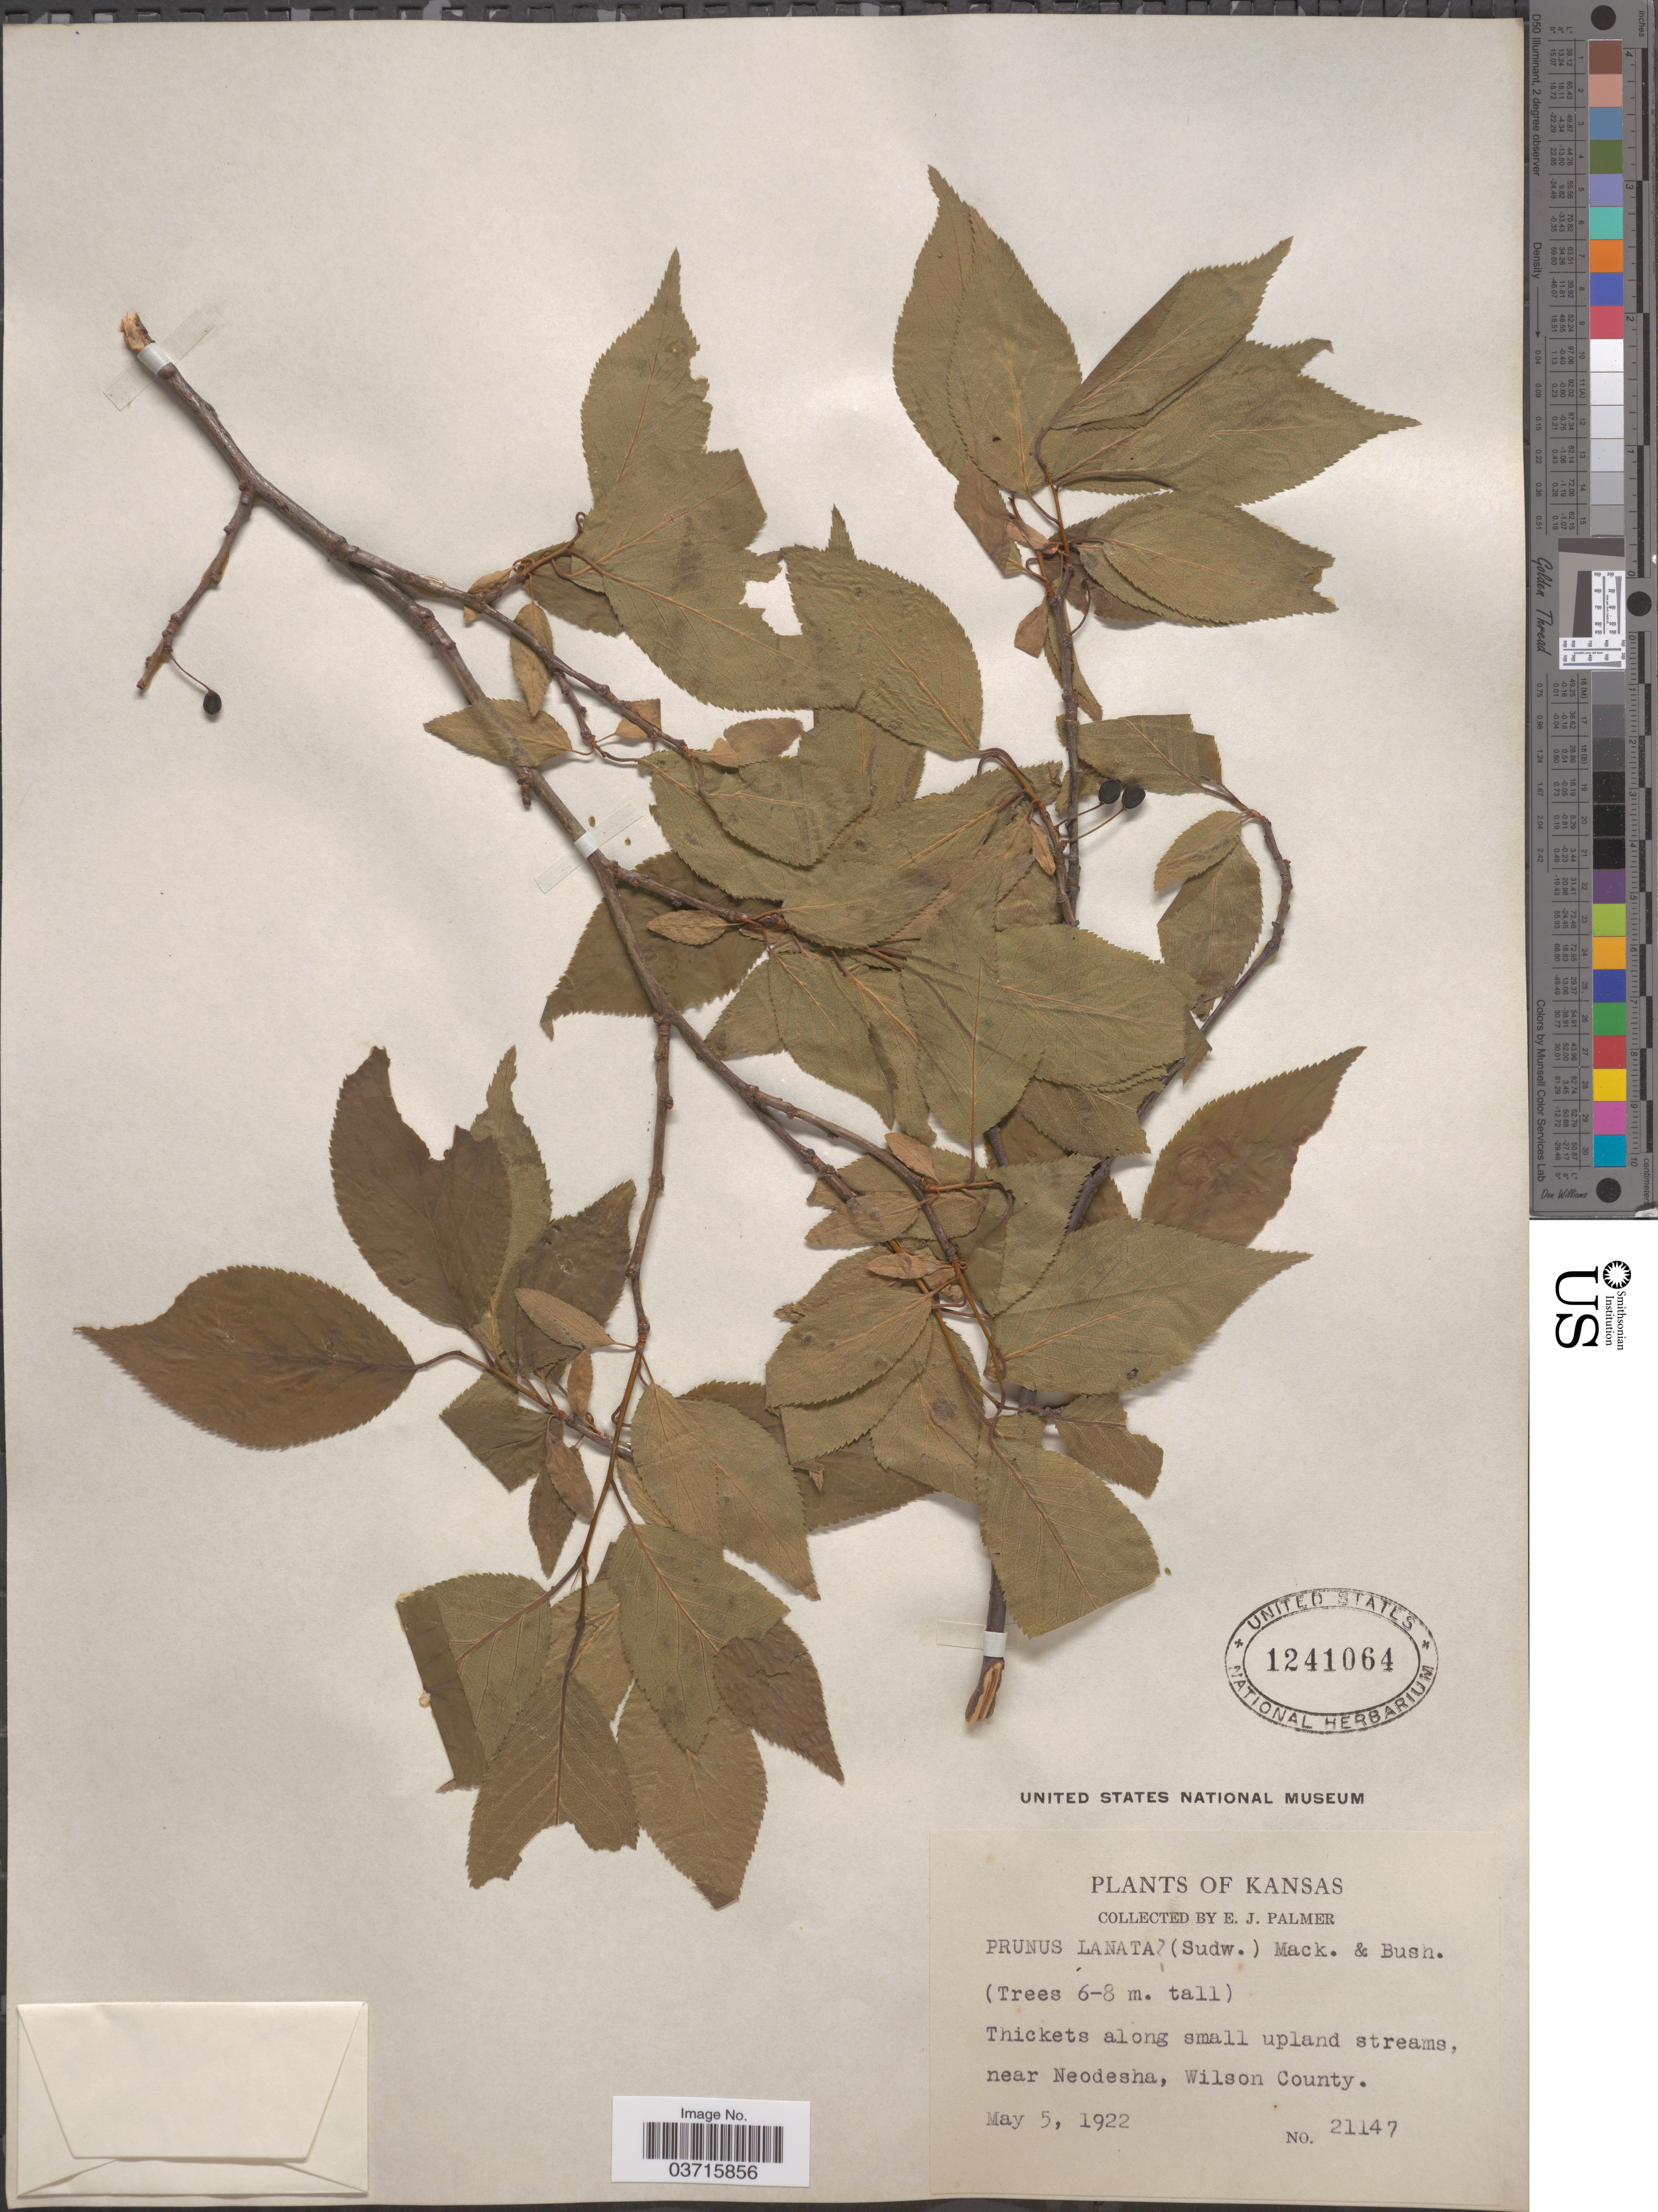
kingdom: Plantae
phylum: Tracheophyta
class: Magnoliopsida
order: Rosales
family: Rosaceae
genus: Prunus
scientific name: Prunus lanata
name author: (Sudw.) Mack. & Bush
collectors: E. J. Palmer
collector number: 21147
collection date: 1922-05-05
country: United States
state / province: Kansas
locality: Thickets along small upland streams, near Neodesha, Wilson County.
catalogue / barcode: US 1241064